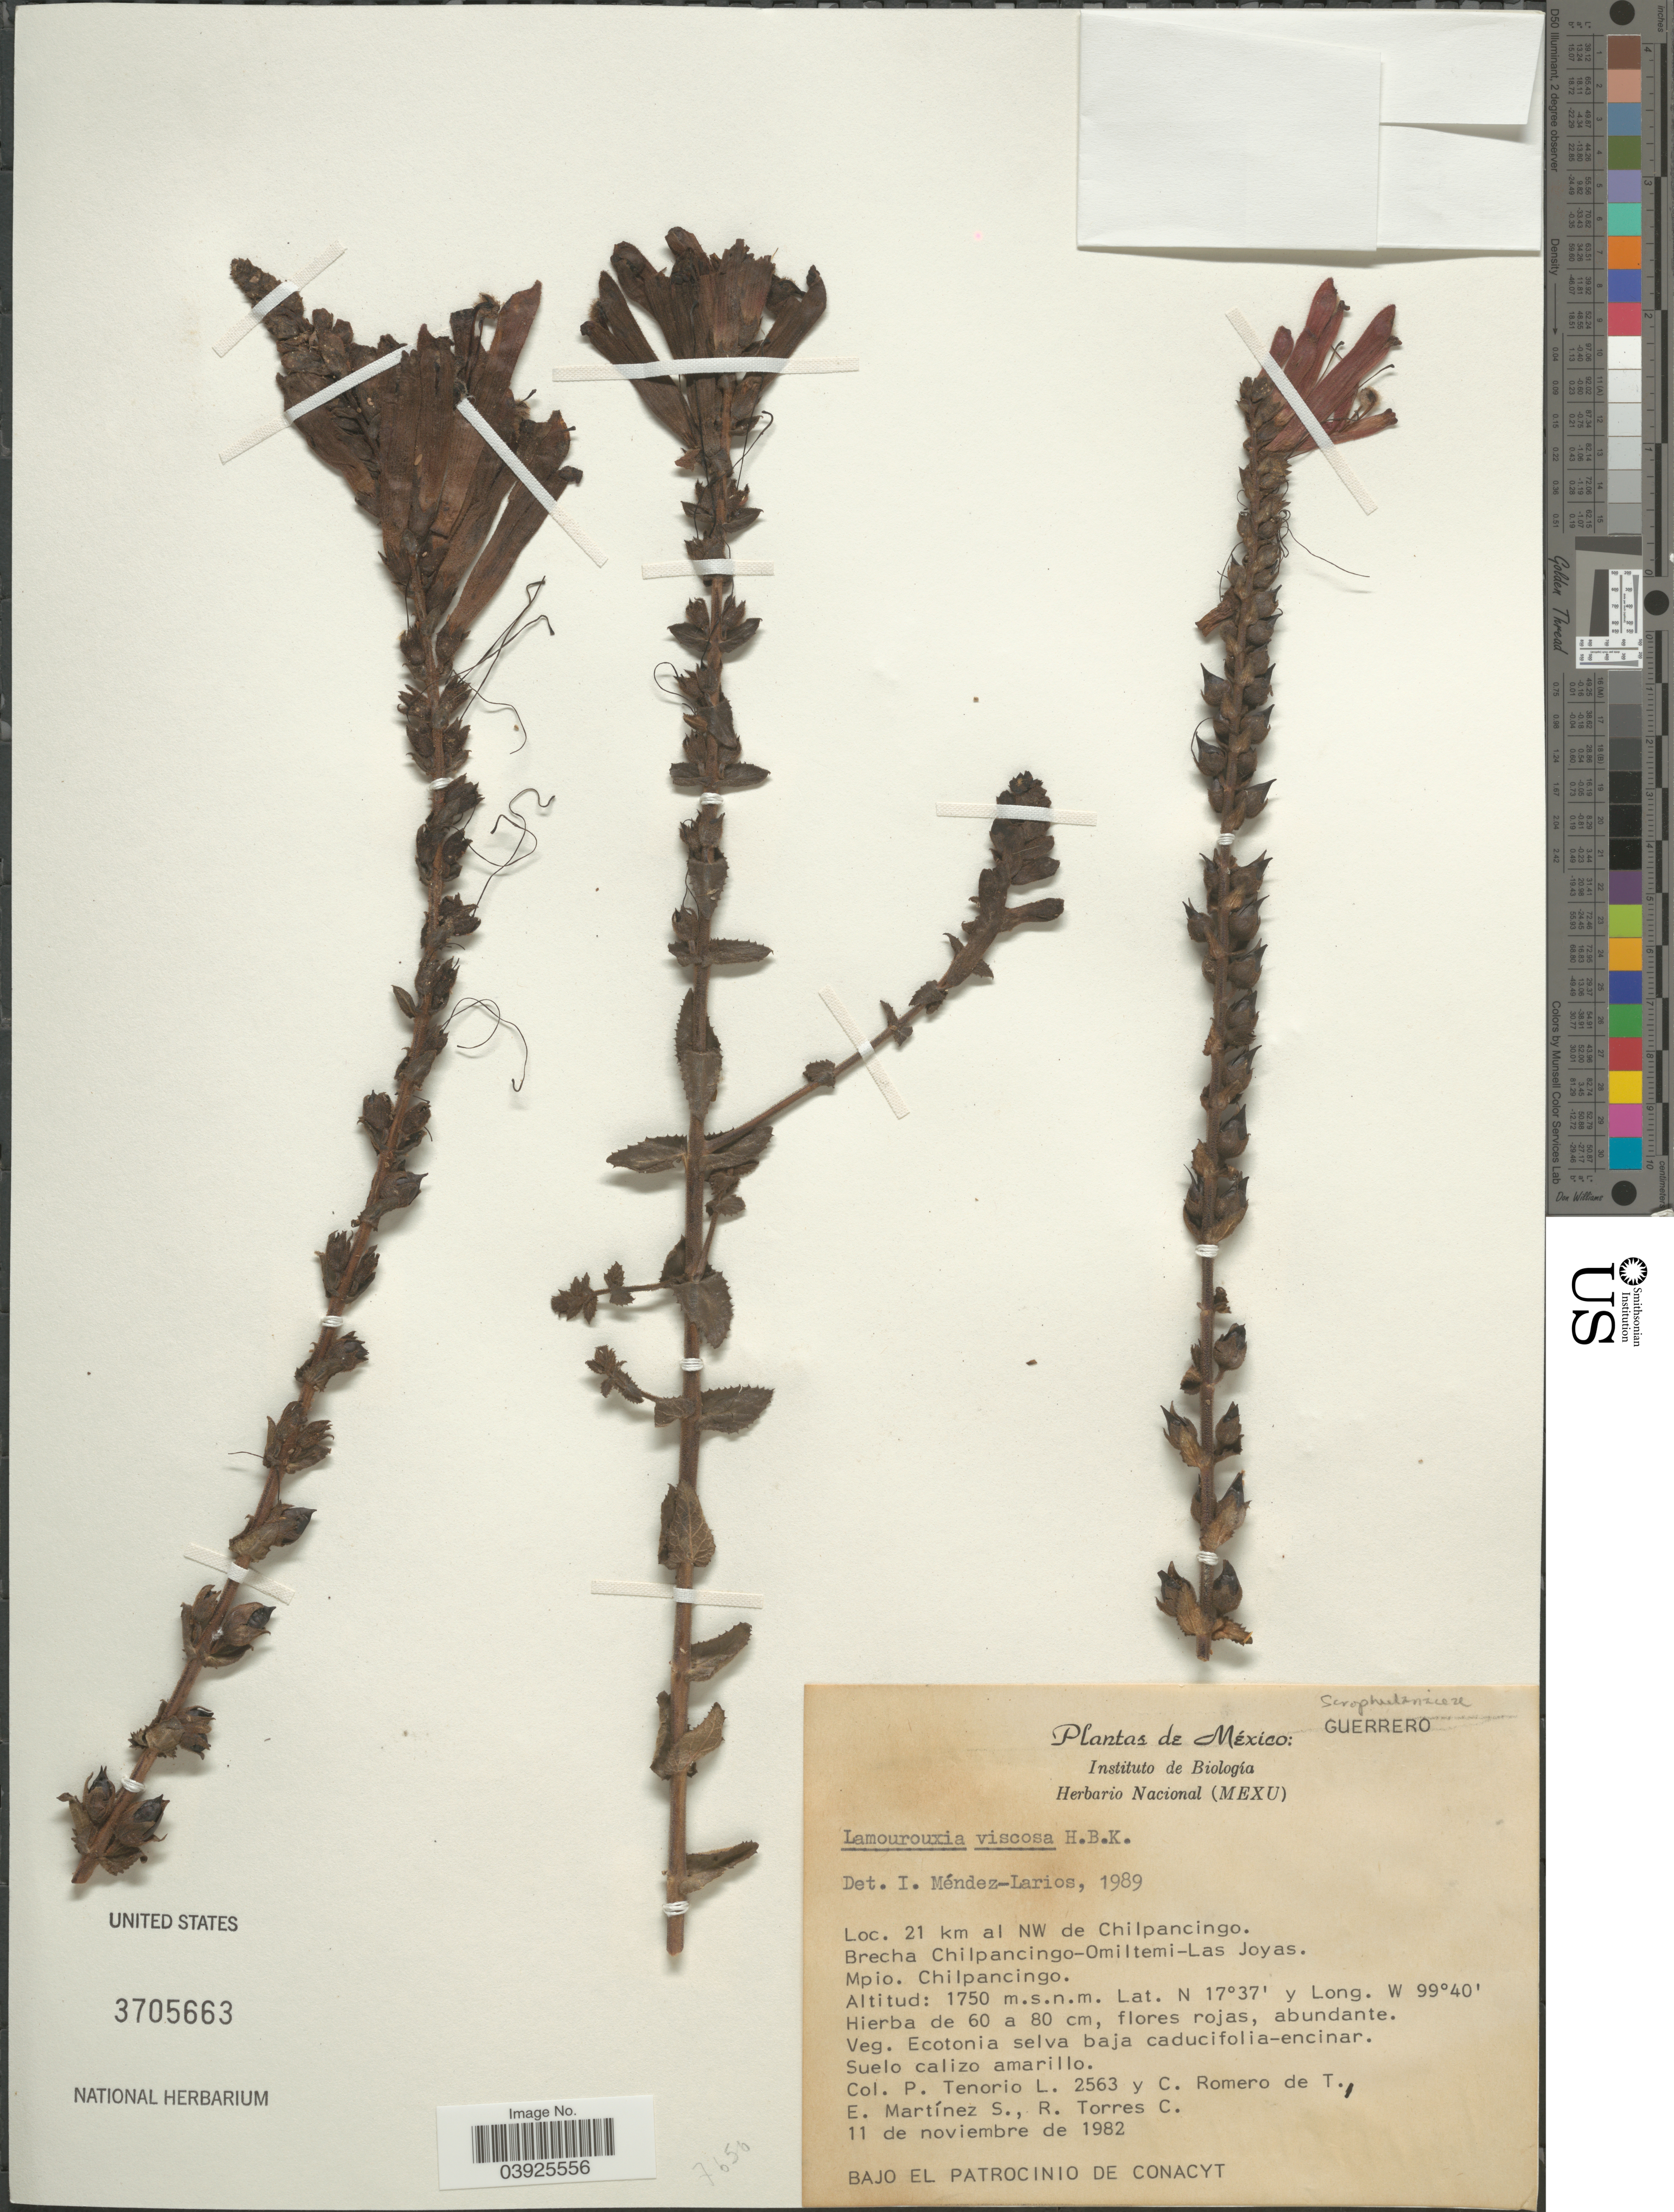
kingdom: Plantae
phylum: Tracheophyta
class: Magnoliopsida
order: Lamiales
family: Orobanchaceae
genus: Lamourouxia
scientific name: Lamourouxia viscosa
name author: Kunth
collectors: P. Tenorio L., C. Romero de T., E. M. Martínez S. & R. Torres C.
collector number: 2563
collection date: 1982-11-11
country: Mexico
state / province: Guerrero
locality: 21 km al NW de Chilpancingo. Brecha Chilpancingo-Omiltemi-Las Joyas. Mpio. Chilpancingo.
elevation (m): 1750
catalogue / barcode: US 3705663